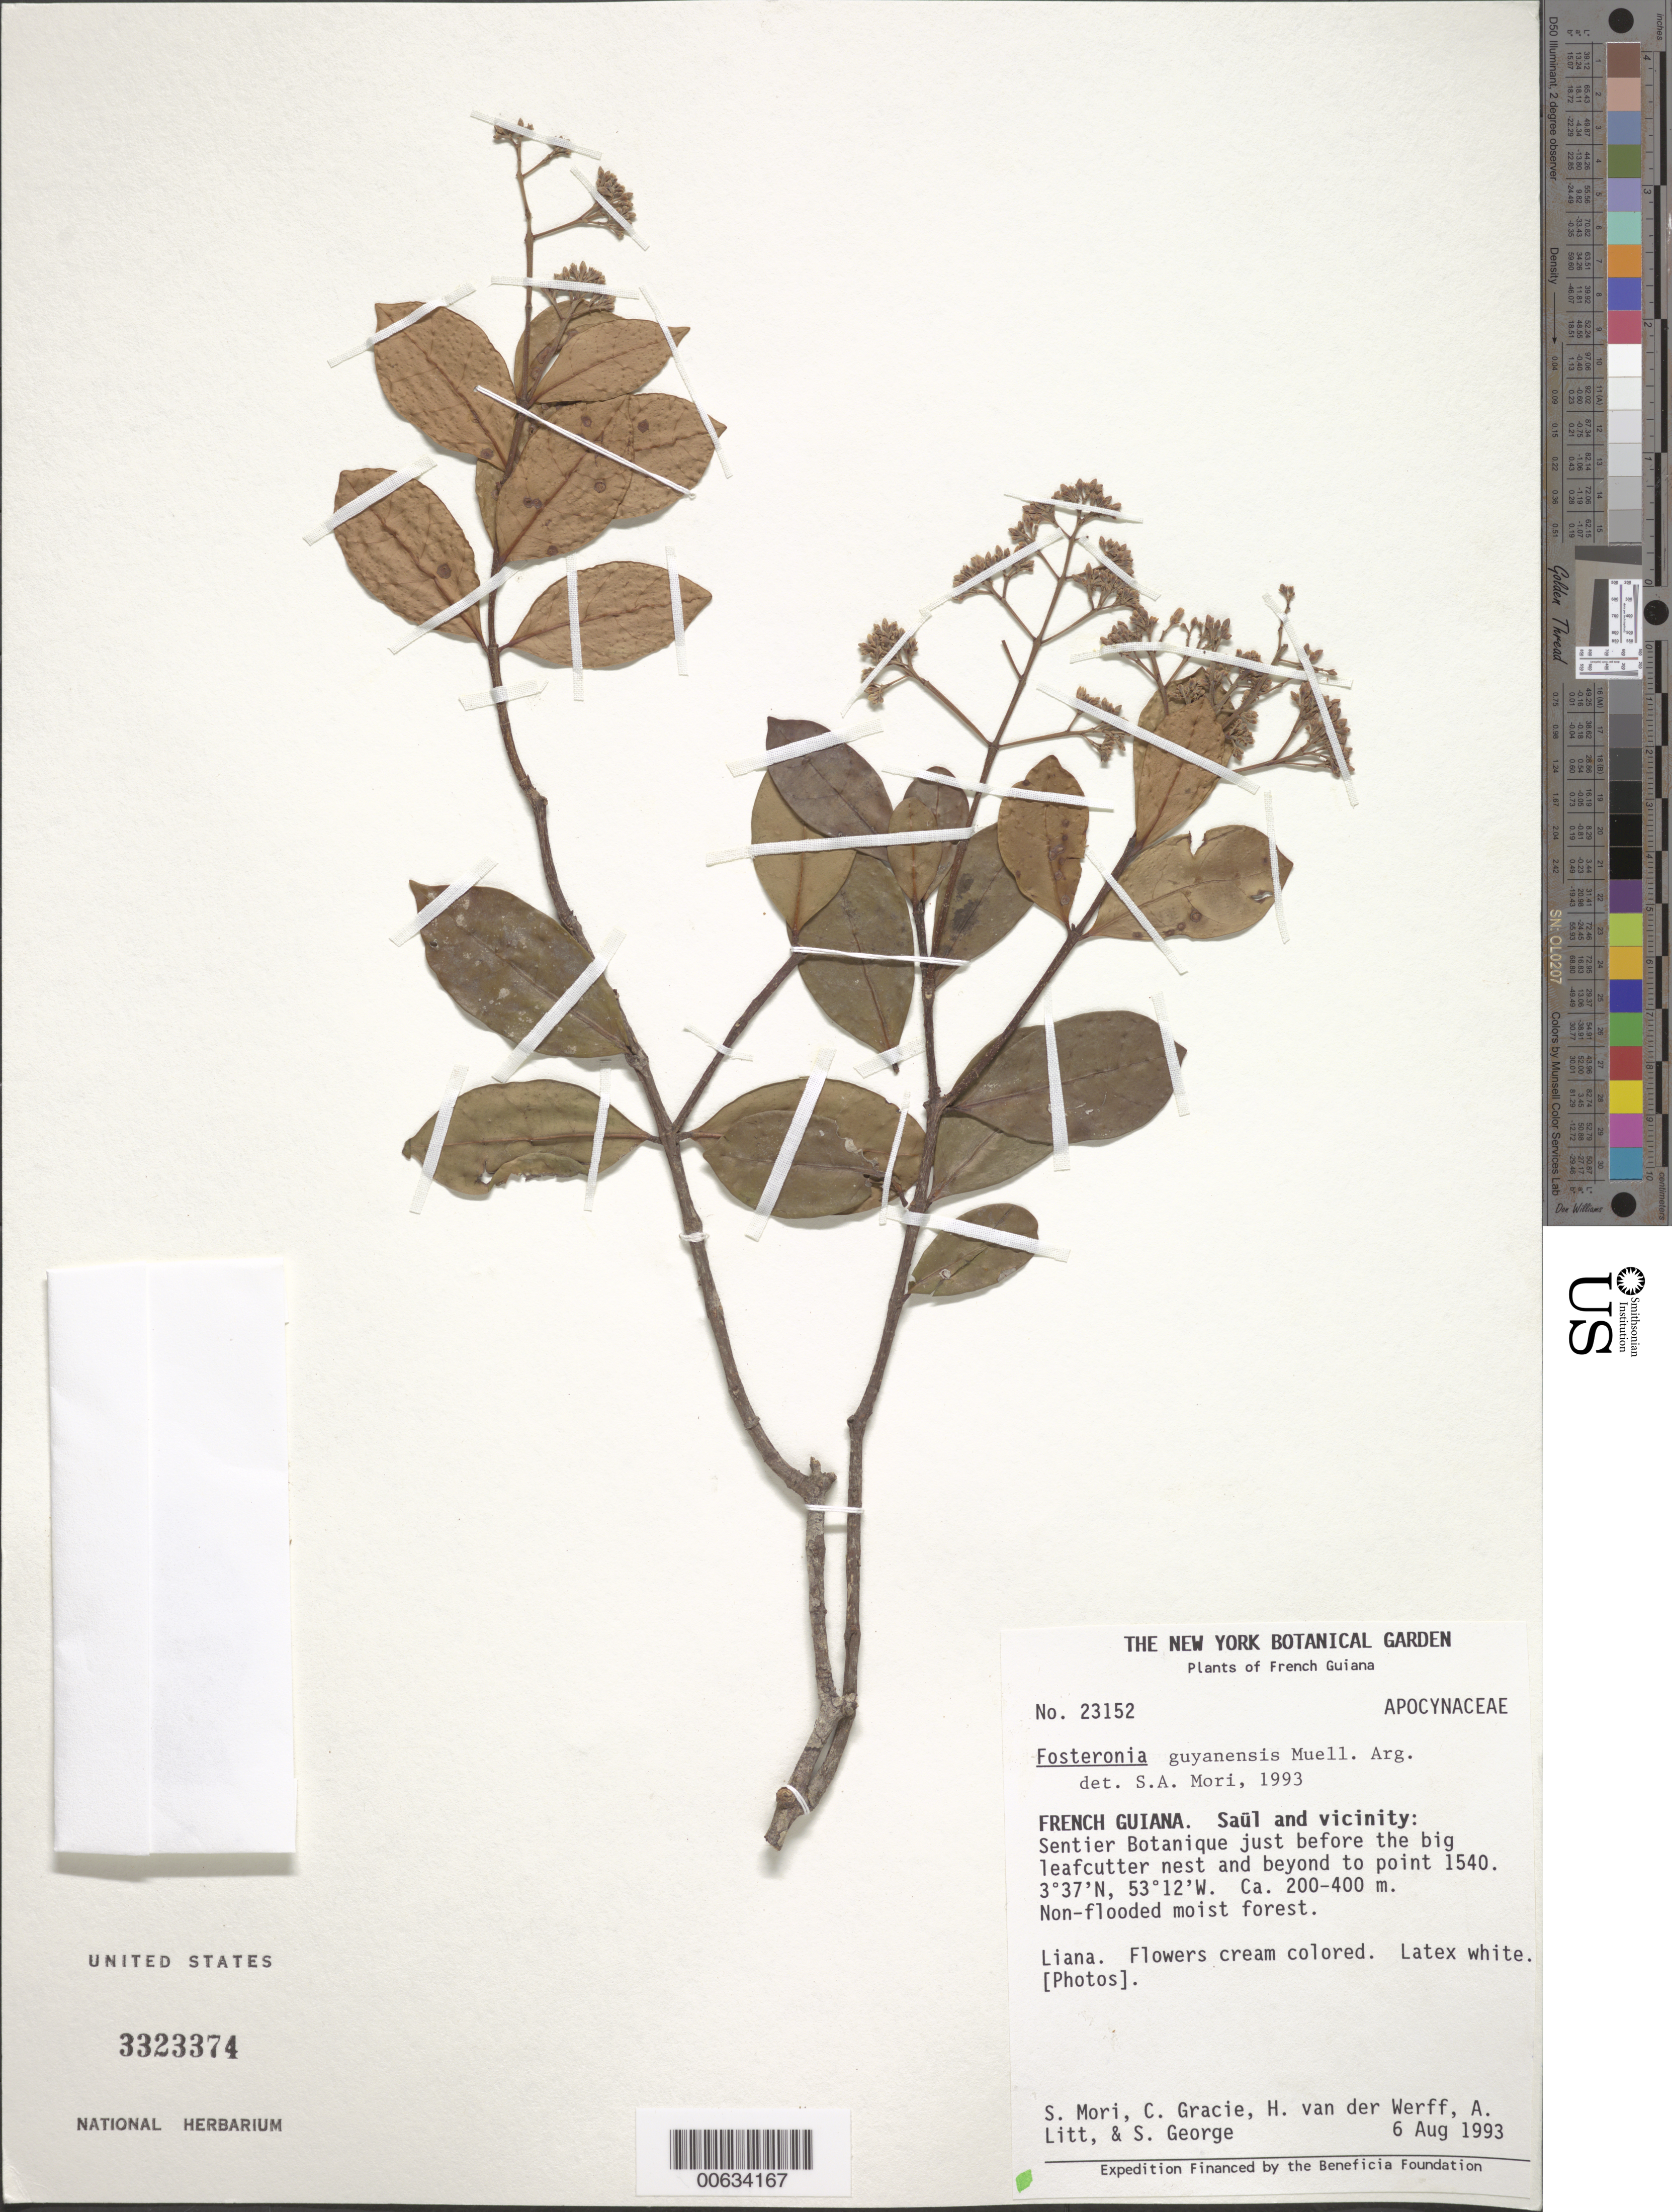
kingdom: Plantae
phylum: Tracheophyta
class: Magnoliopsida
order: Gentianales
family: Apocynaceae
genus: Forsteronia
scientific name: Forsteronia guyanensis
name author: Müll. Arg.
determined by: Mori, Scott A.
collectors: S. Mori, C. A. Gracie, H. van der Werff, A. Litt & S. George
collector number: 23152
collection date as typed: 6-Aug-93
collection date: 1993-08-06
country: French Guiana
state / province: Saint-Laurent-du-Maroni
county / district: Saül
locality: Saül and vic., Sentier Botanique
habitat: Non-flooded moist forest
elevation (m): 200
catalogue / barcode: US 3323374